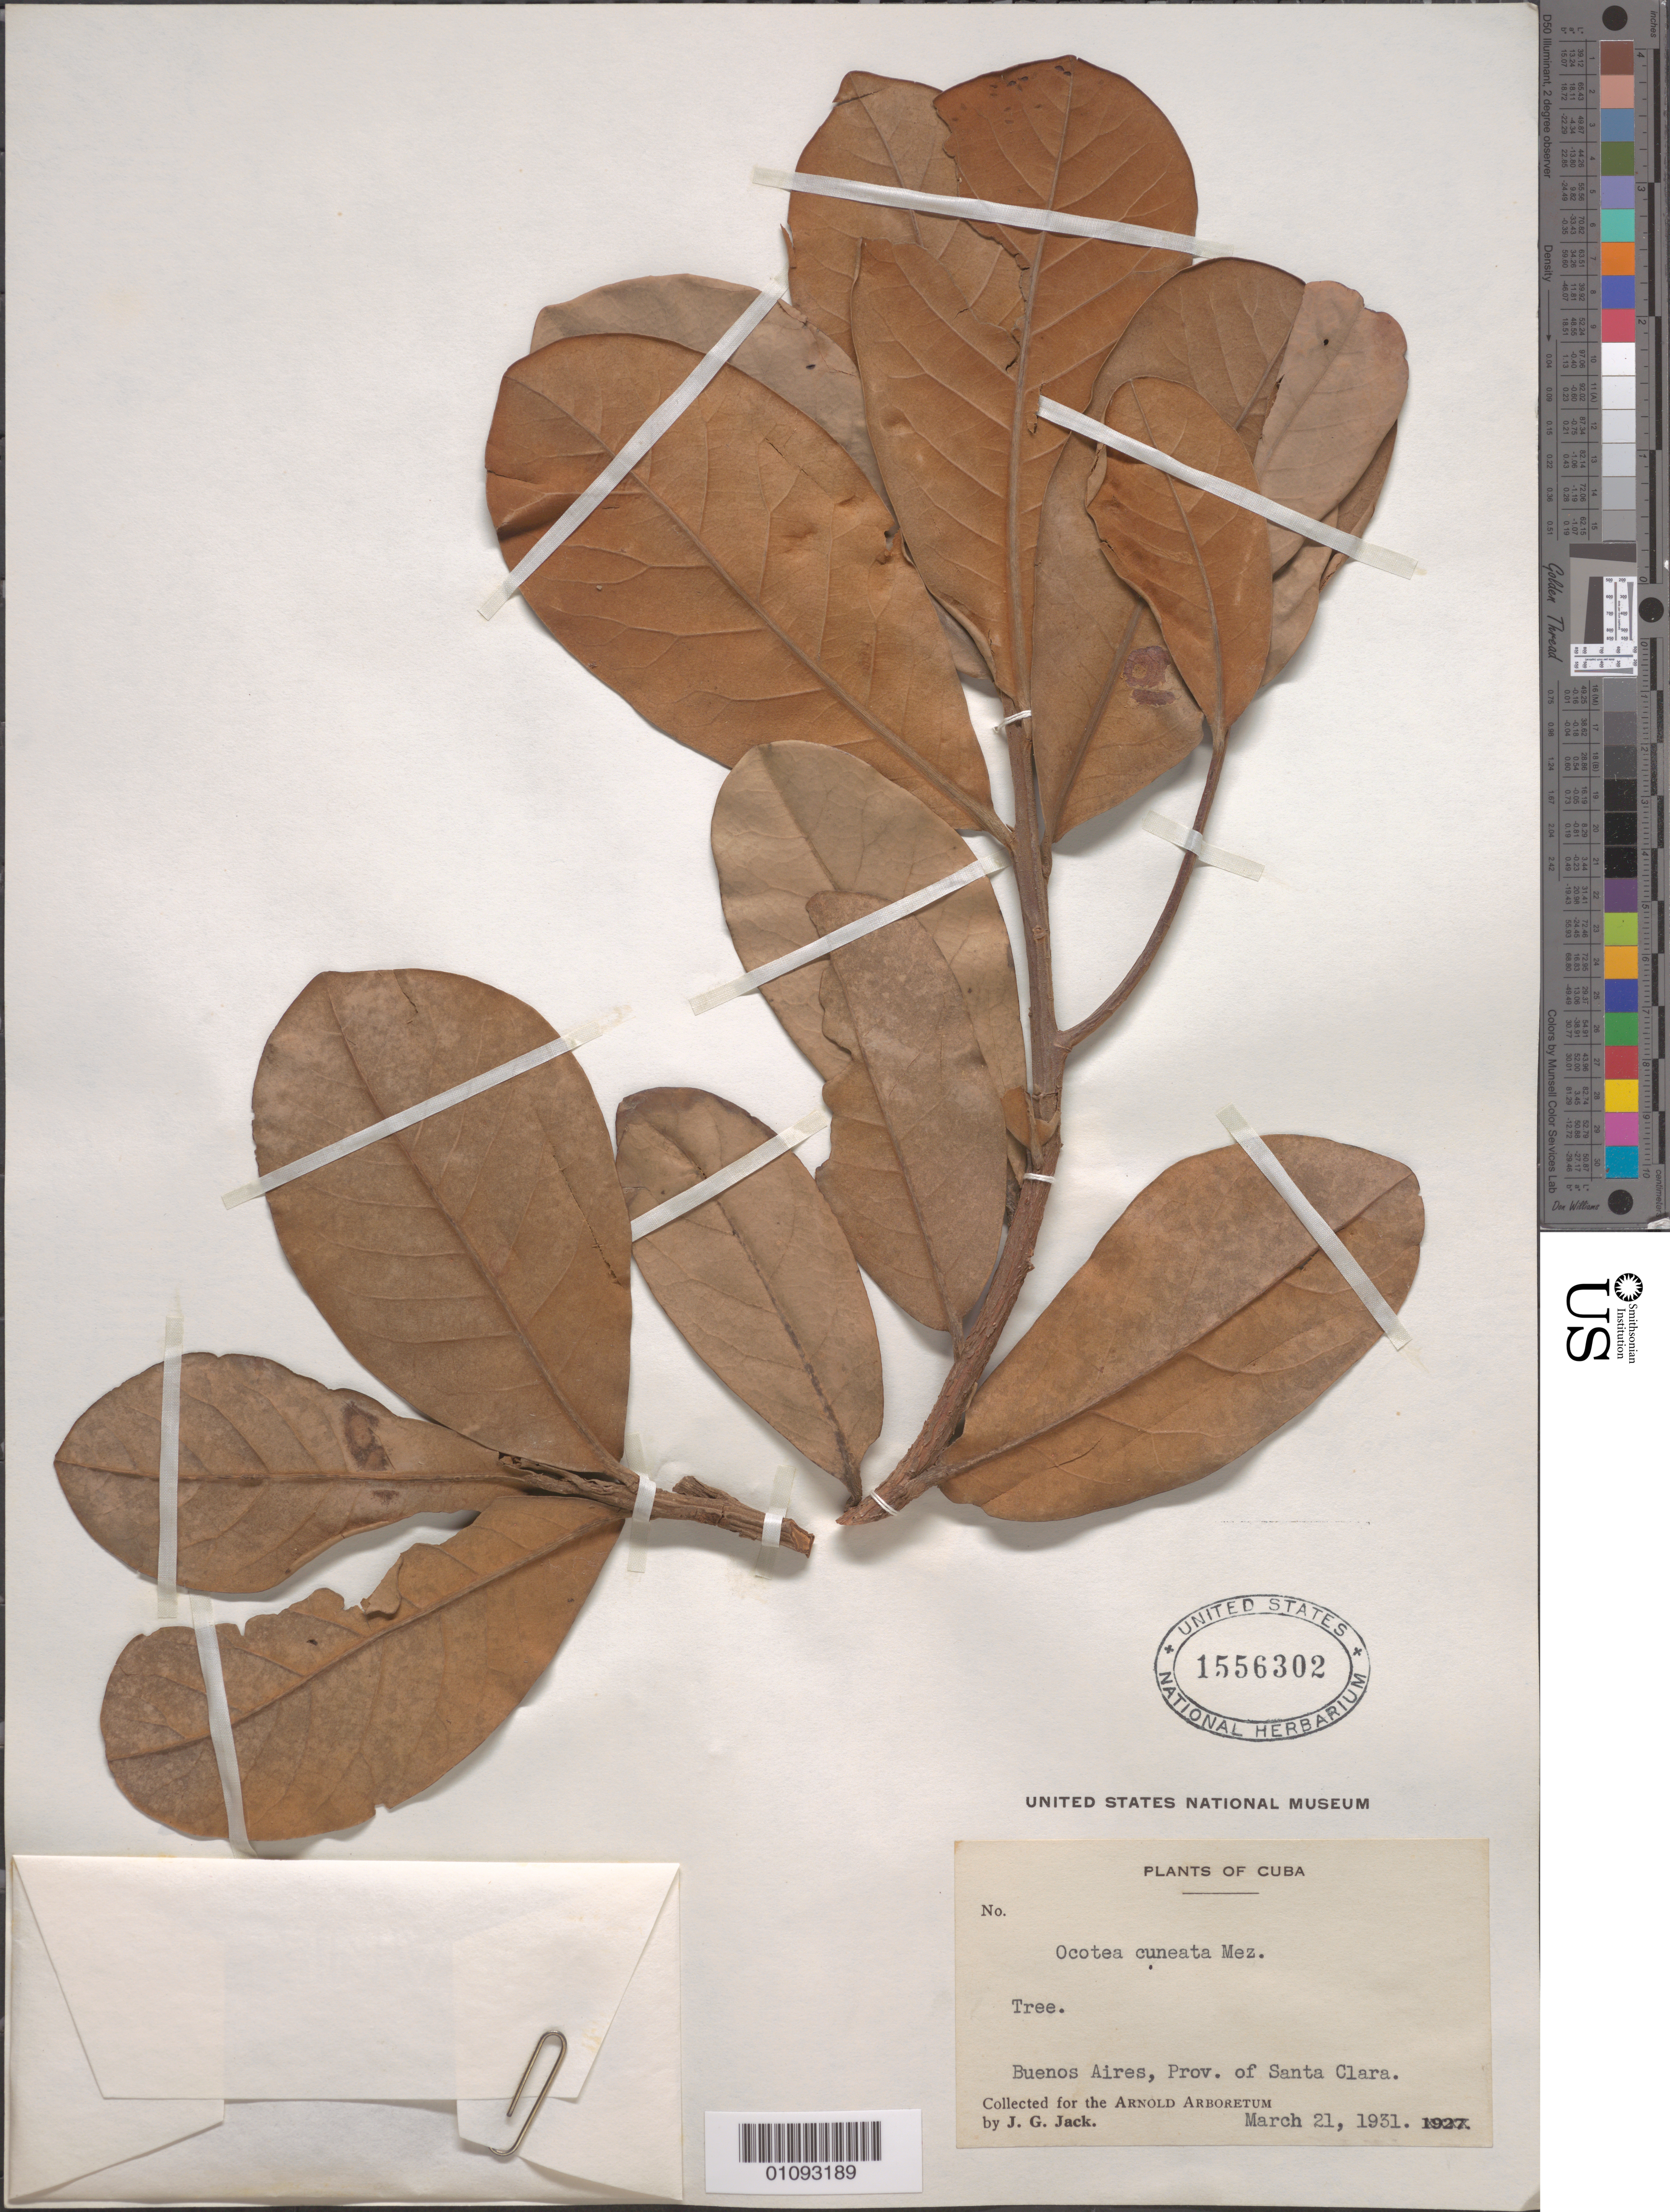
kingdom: Plantae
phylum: Tracheophyta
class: Magnoliopsida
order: Laurales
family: Lauraceae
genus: Ocotea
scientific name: Ocotea cuneata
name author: (Griseb.) M. Gómez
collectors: J. G. Jack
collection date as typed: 21 Mar 1931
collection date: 1931-03-21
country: Cuba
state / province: Matanzas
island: Cuba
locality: Buenos Aires, Cuba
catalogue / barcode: US 1556302